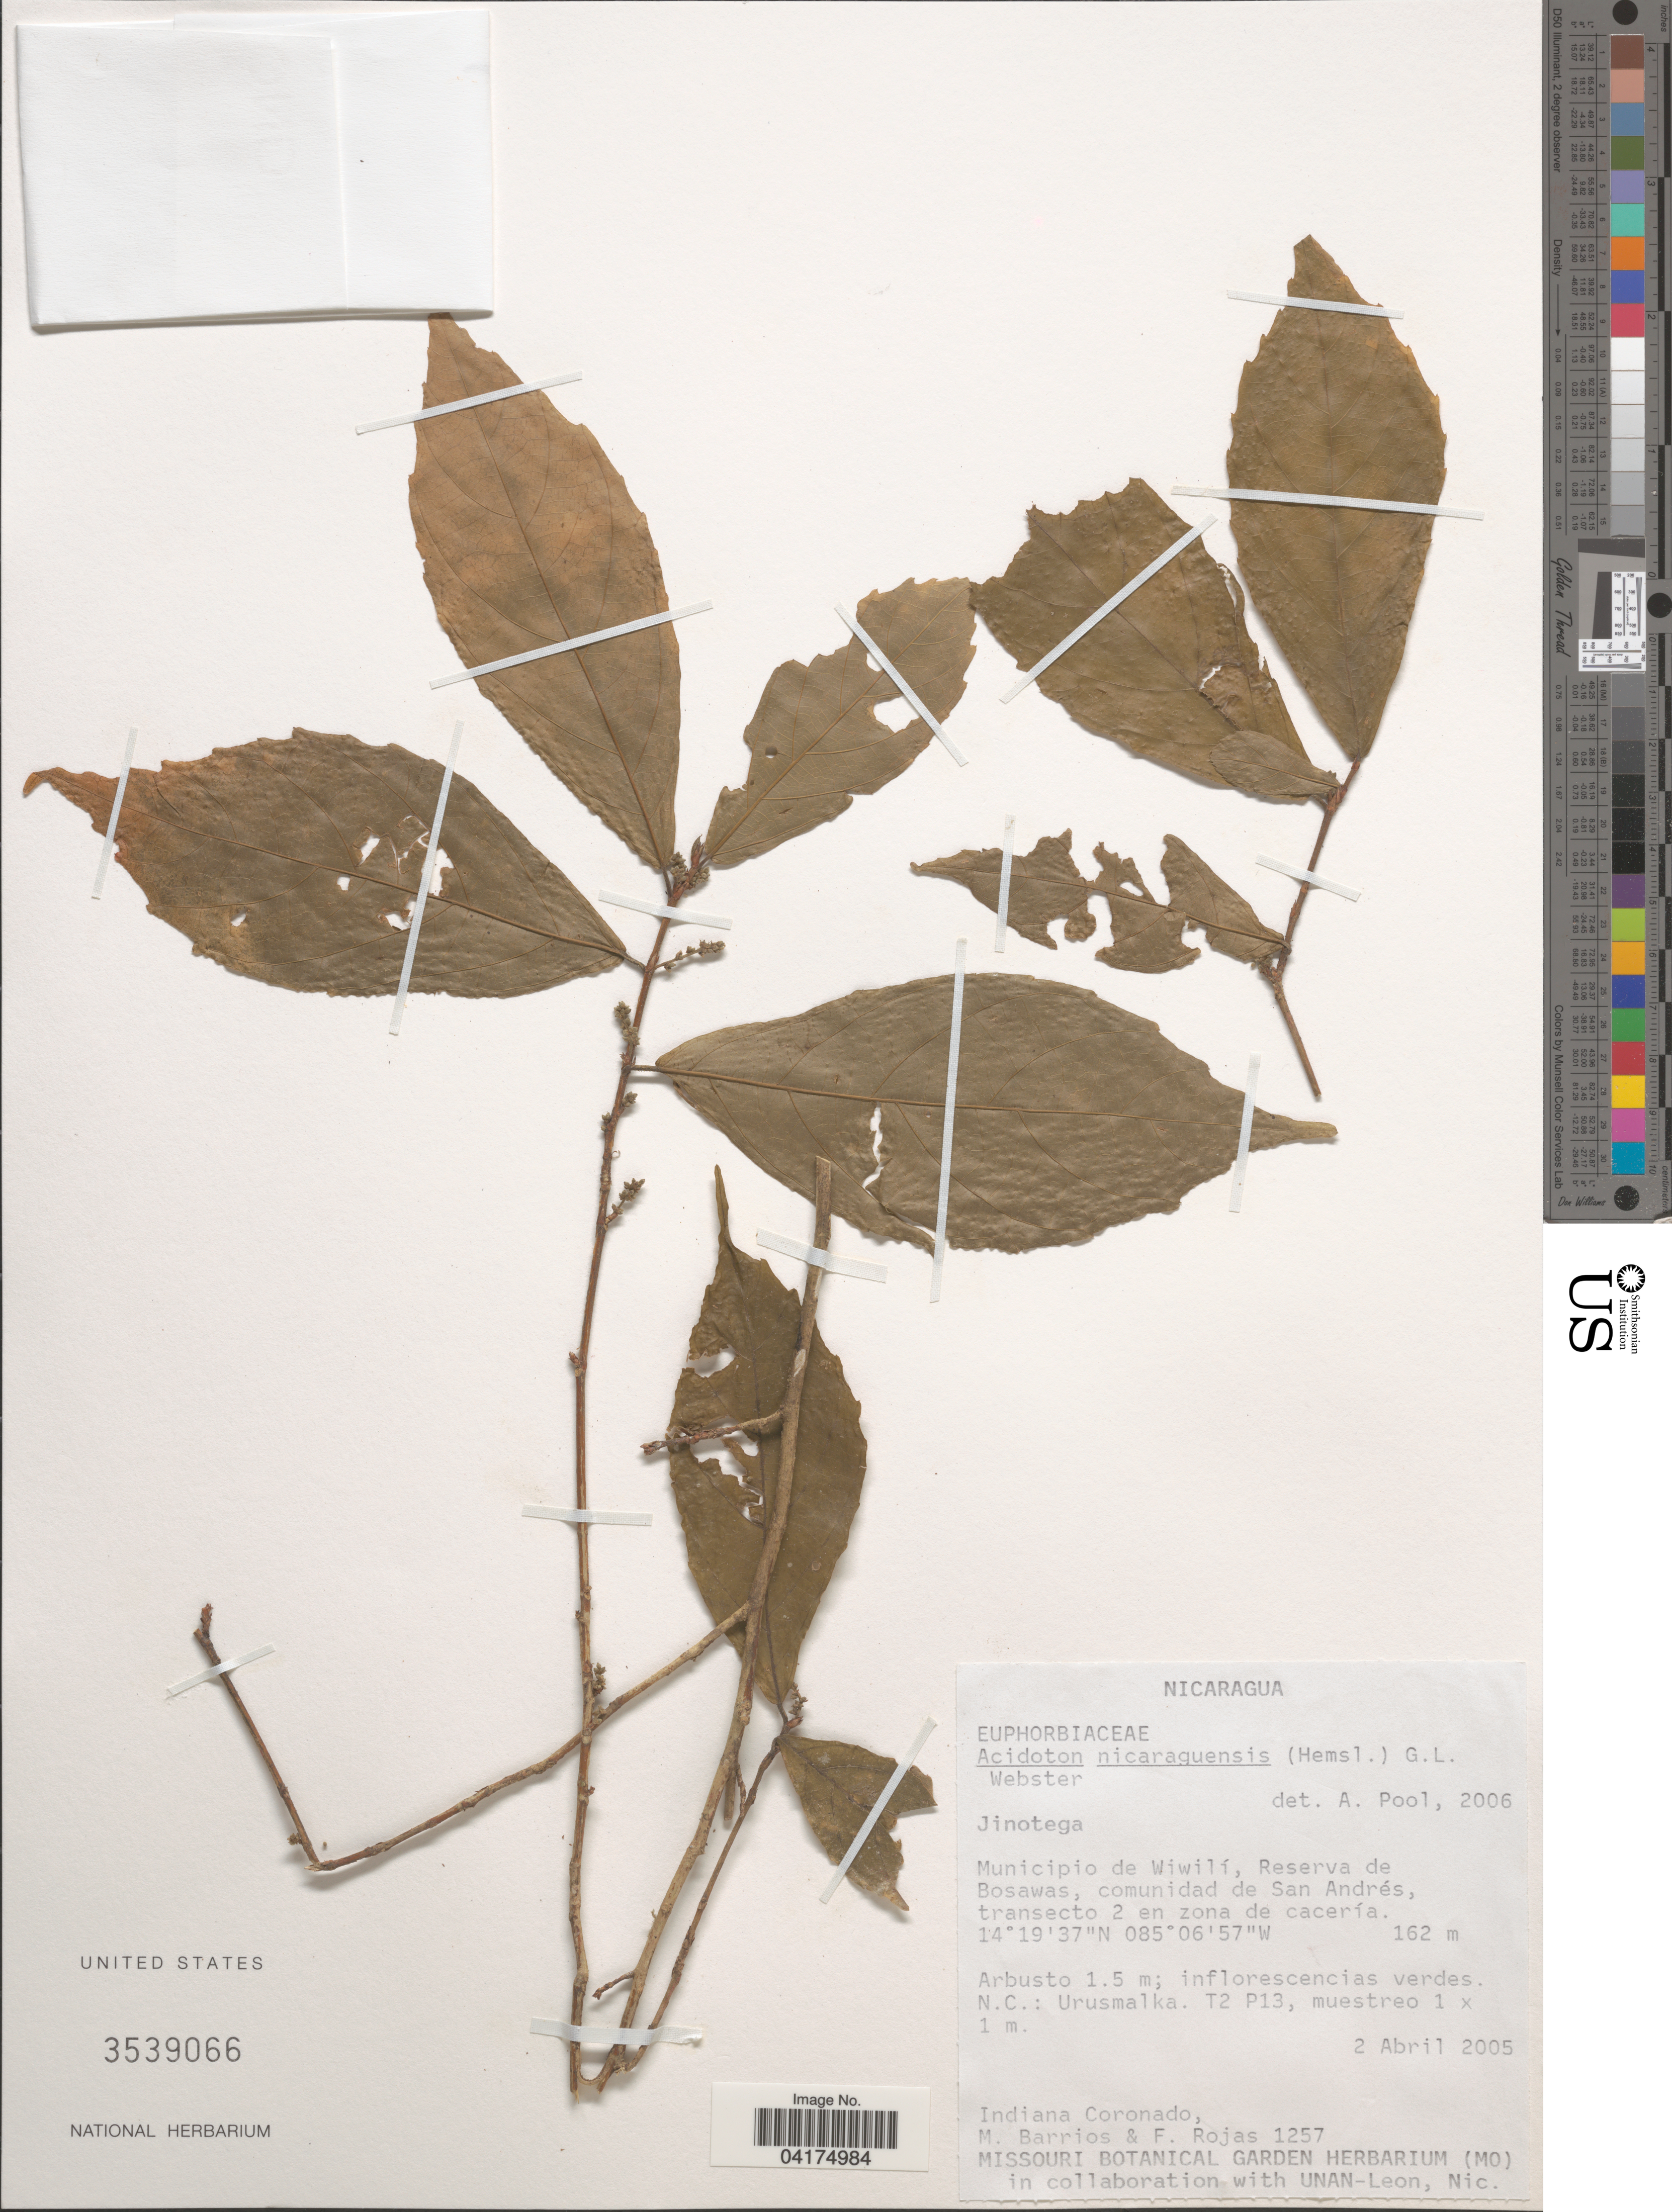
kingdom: Plantae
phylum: Tracheophyta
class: Magnoliopsida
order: Malpighiales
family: Euphorbiaceae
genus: Acidoton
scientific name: Acidoton nicaraguensis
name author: (Hemsl.) G.L. Webster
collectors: I. Coronado, M. Barrios & F. Rojas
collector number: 1257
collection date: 2005-04-02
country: Nicaragua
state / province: Jinotega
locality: Municipio de Wiwilí, Reserva de Mosawas, comunidad de San Andrés, transecto 2 en zona de cacería.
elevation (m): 162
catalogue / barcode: US 3539066